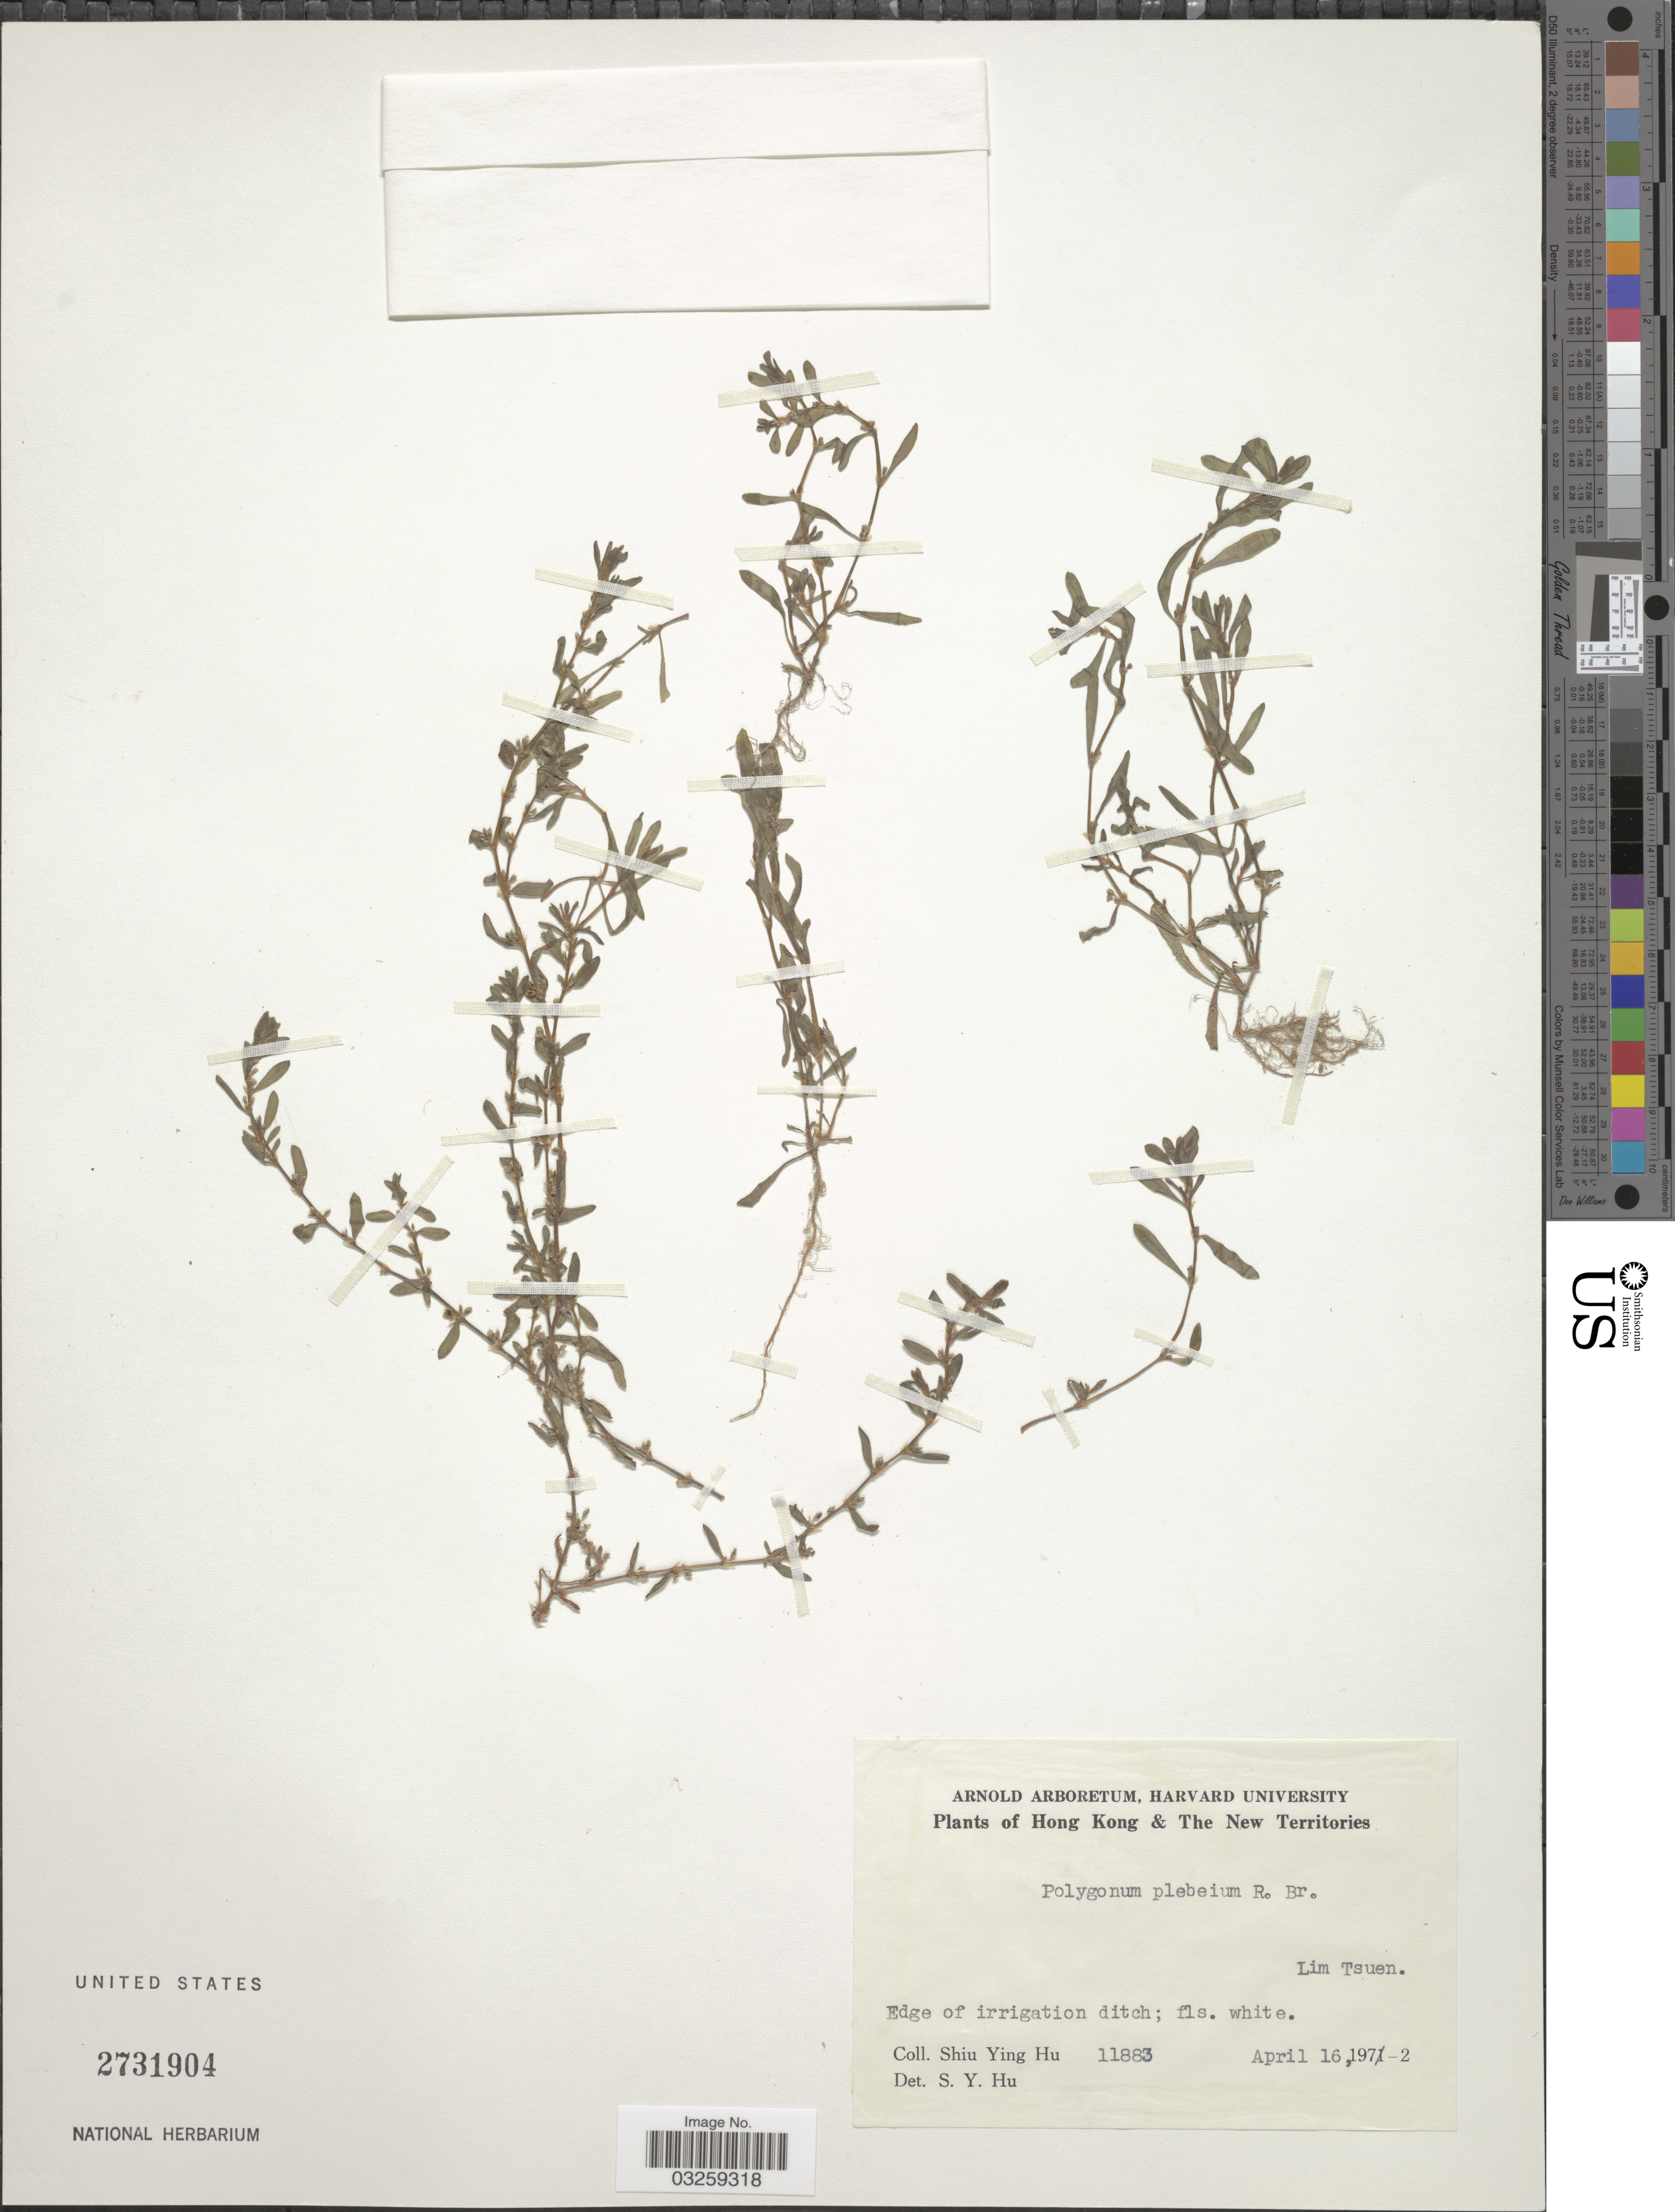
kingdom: Plantae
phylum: Tracheophyta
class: Magnoliopsida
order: Caryophyllales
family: Polygonaceae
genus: Polygonum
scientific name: Polygonum plebeium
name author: R. Br.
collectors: S. Y. Hu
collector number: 11883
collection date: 1972-04-16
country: China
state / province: Hong Kong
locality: The New Territories. Lim Tsuen.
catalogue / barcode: US 2731904